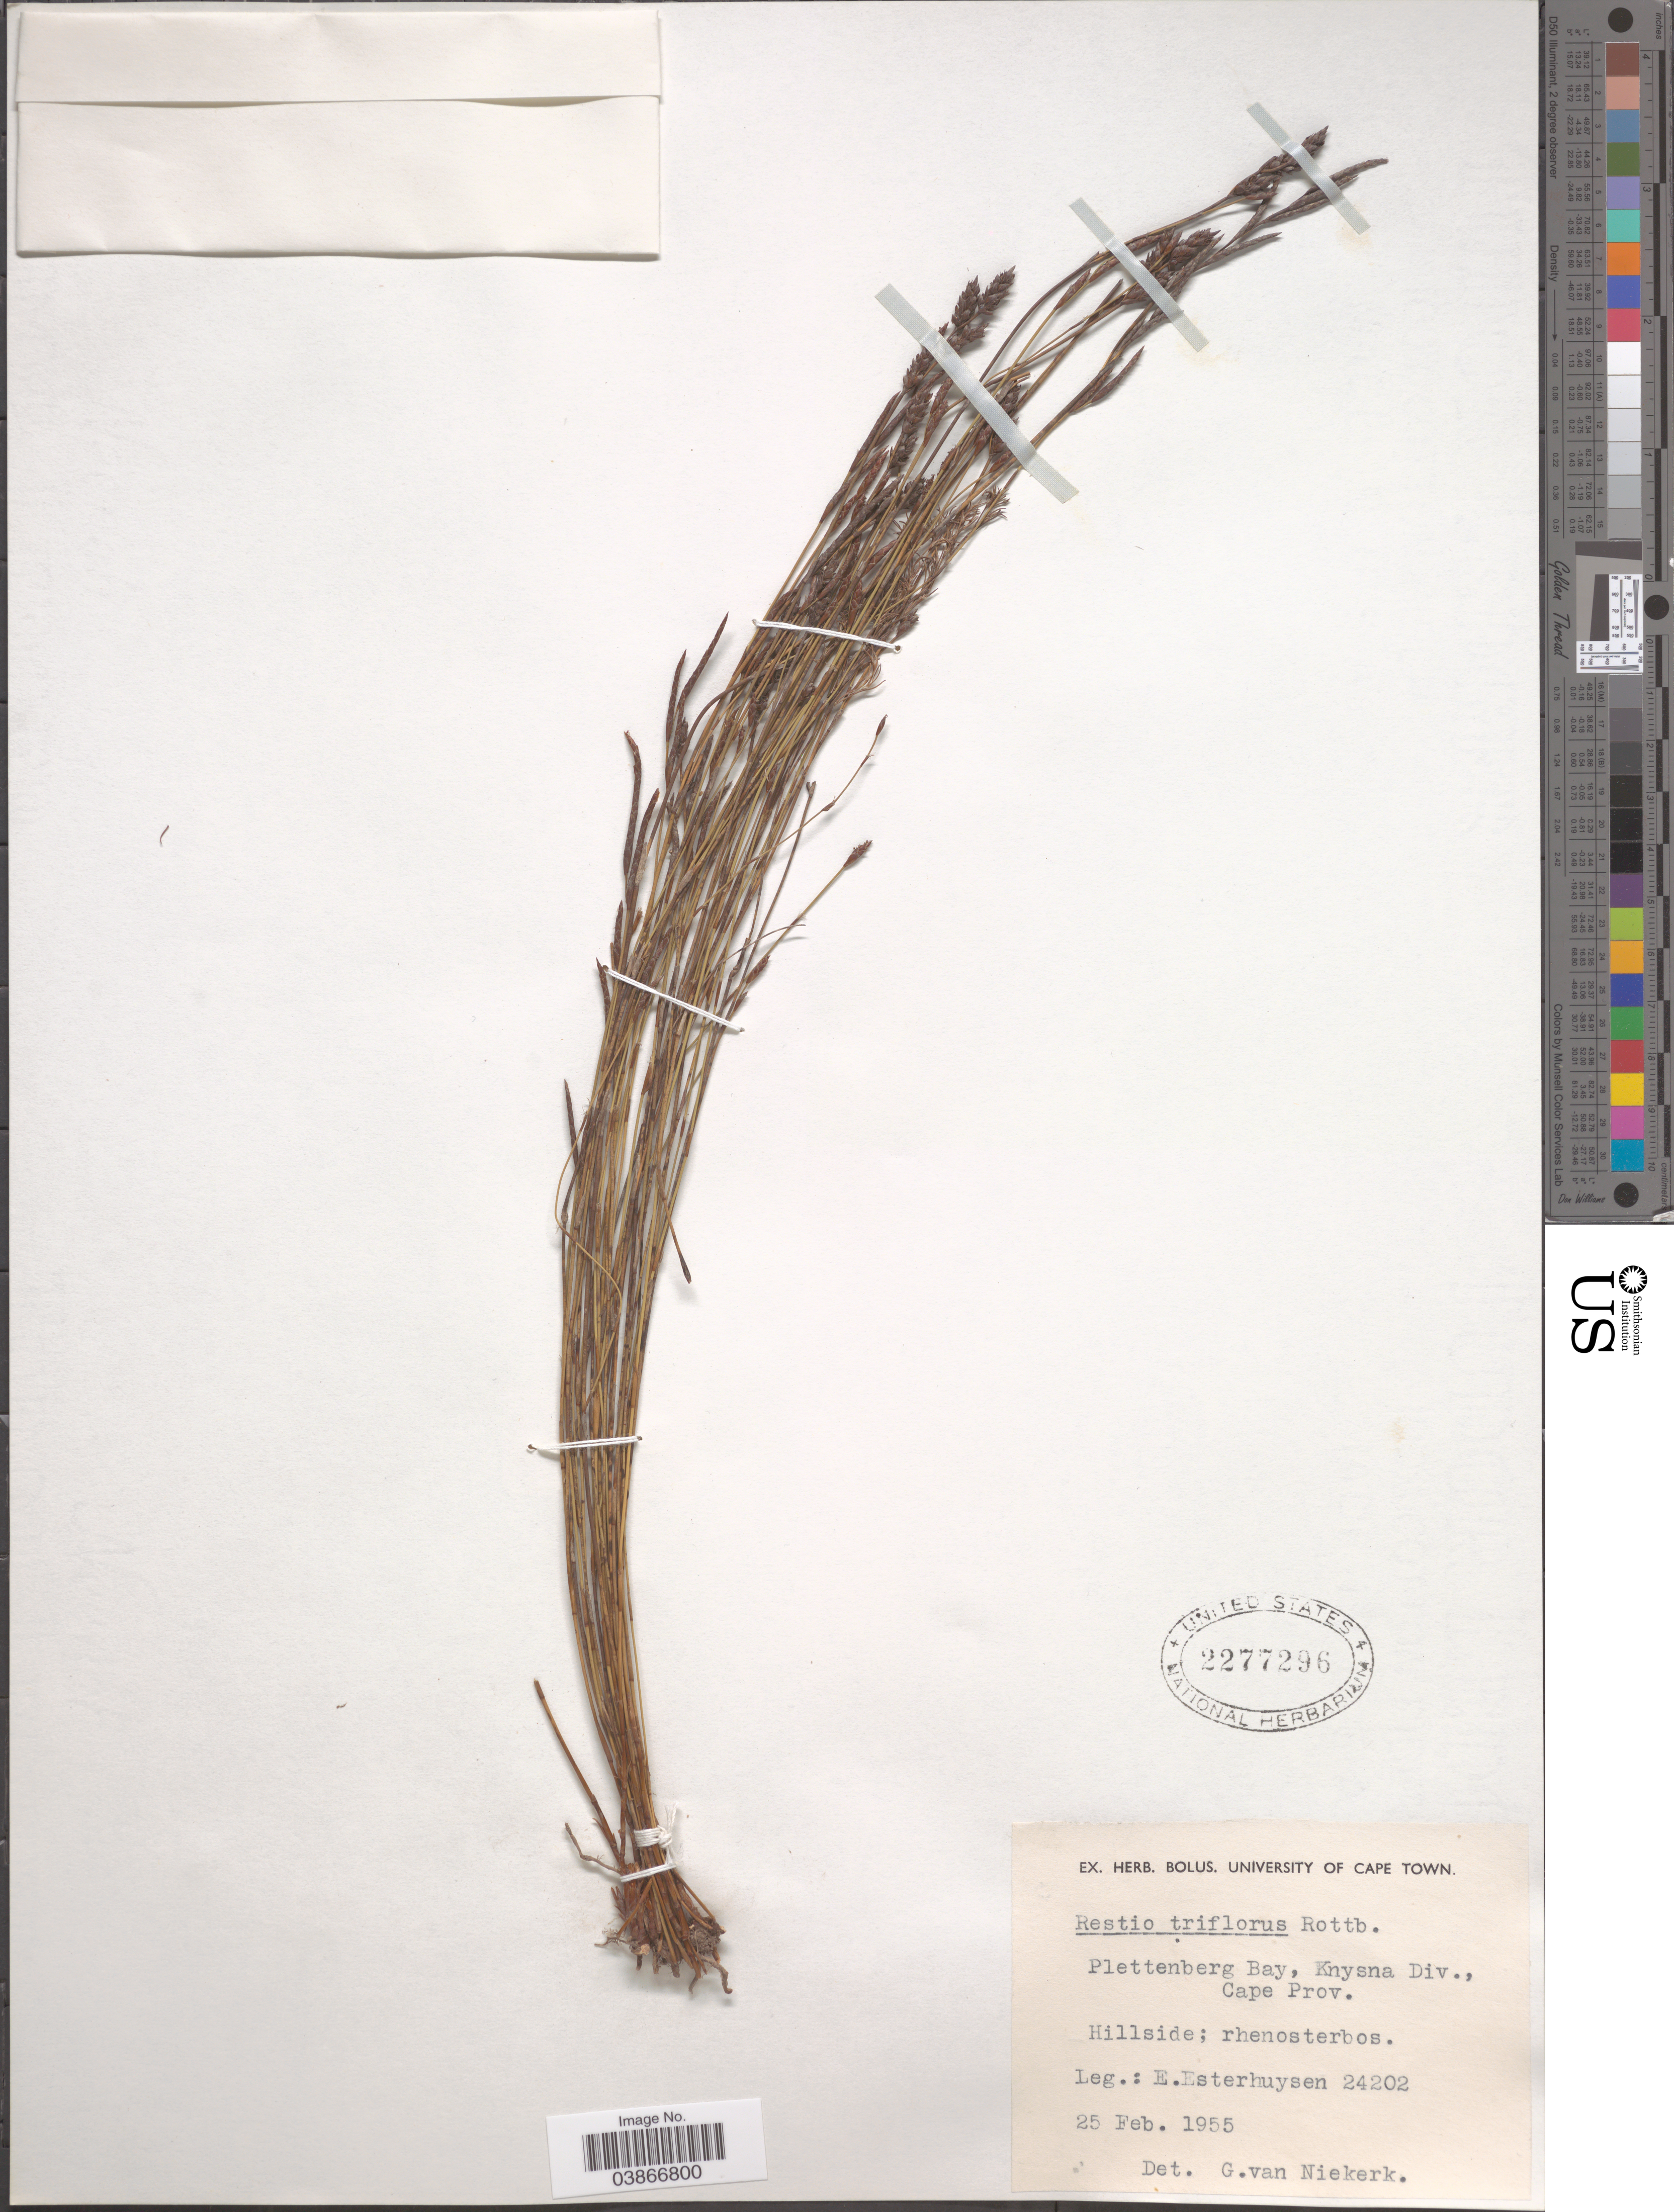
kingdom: Plantae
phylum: Tracheophyta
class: Liliopsida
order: Poales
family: Restionaceae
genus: Restio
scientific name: Restio triflorus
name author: Rottb.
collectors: E. E. Esterhuysen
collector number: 24202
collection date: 1955-02-25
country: South Africa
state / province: Western Cape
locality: Plettenberg Bay, Knysna Div.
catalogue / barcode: US 2277296